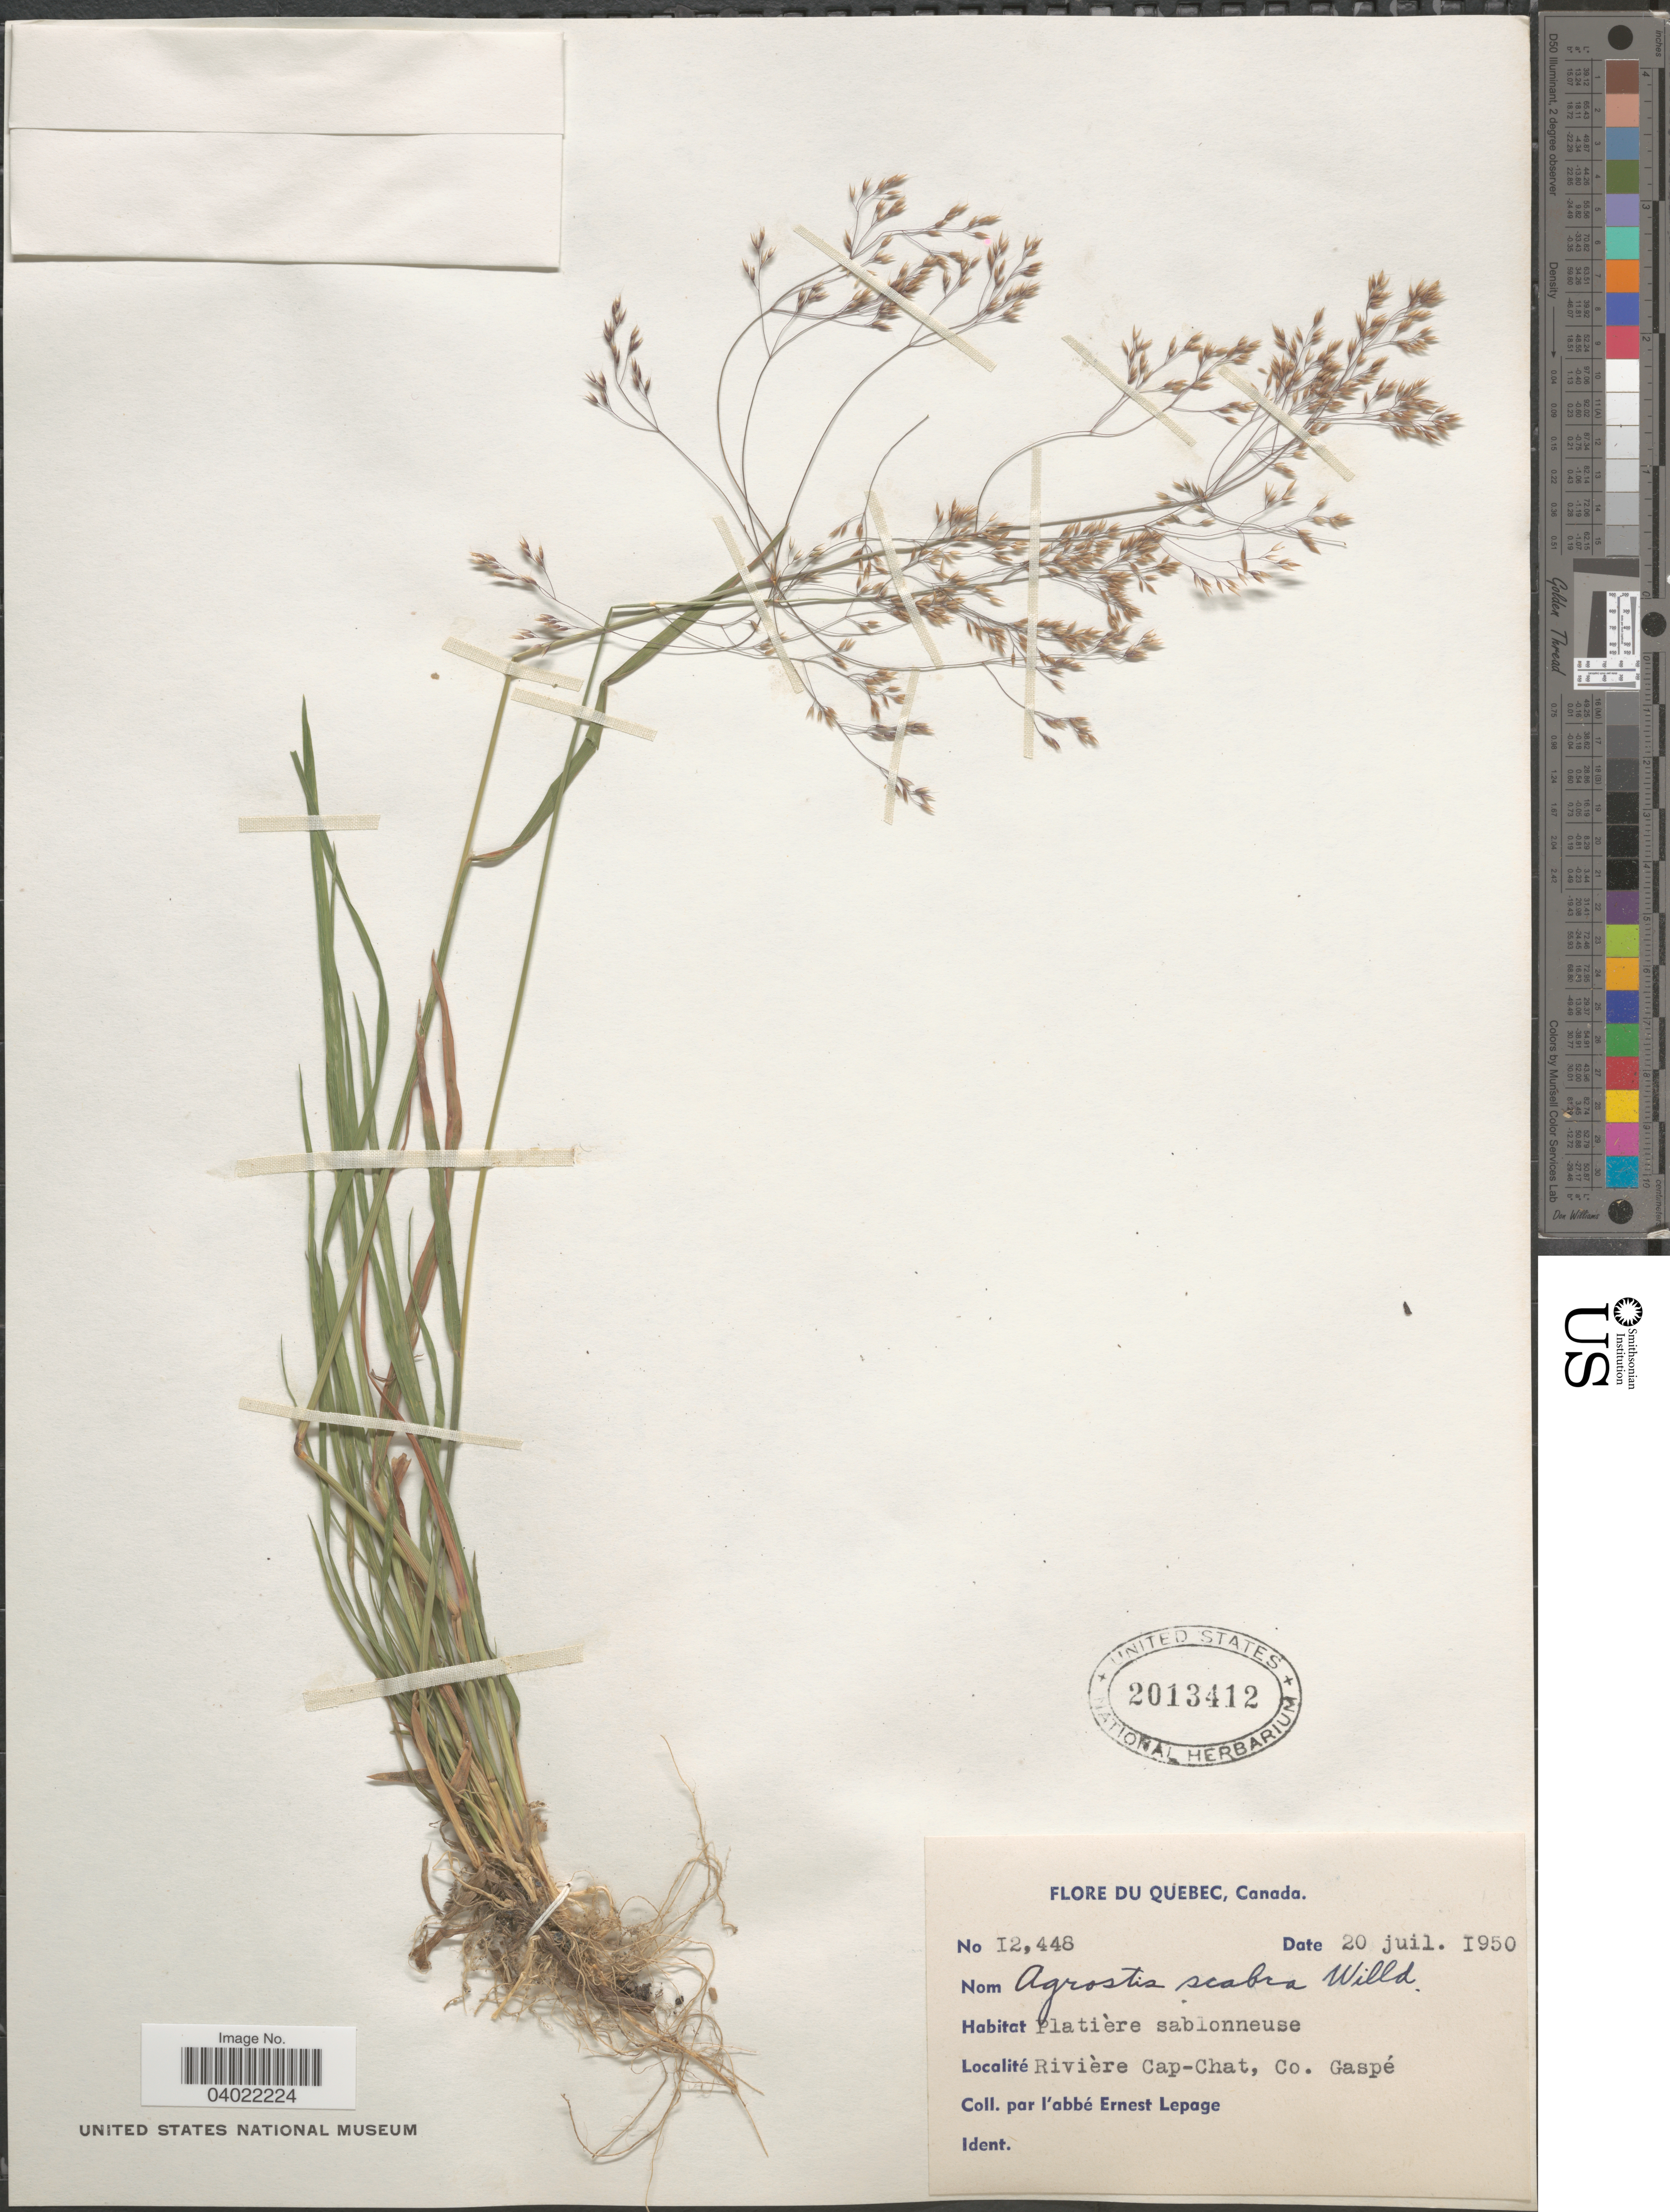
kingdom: Plantae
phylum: Tracheophyta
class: Liliopsida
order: Poales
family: Poaceae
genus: Agrostis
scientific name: Agrostis scabra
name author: Willd.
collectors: E. Lepage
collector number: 12448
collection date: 1950-07-20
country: Canada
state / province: Quebec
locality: Rivière Cap-Chat, Co. Gaspé.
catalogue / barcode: US 2013412